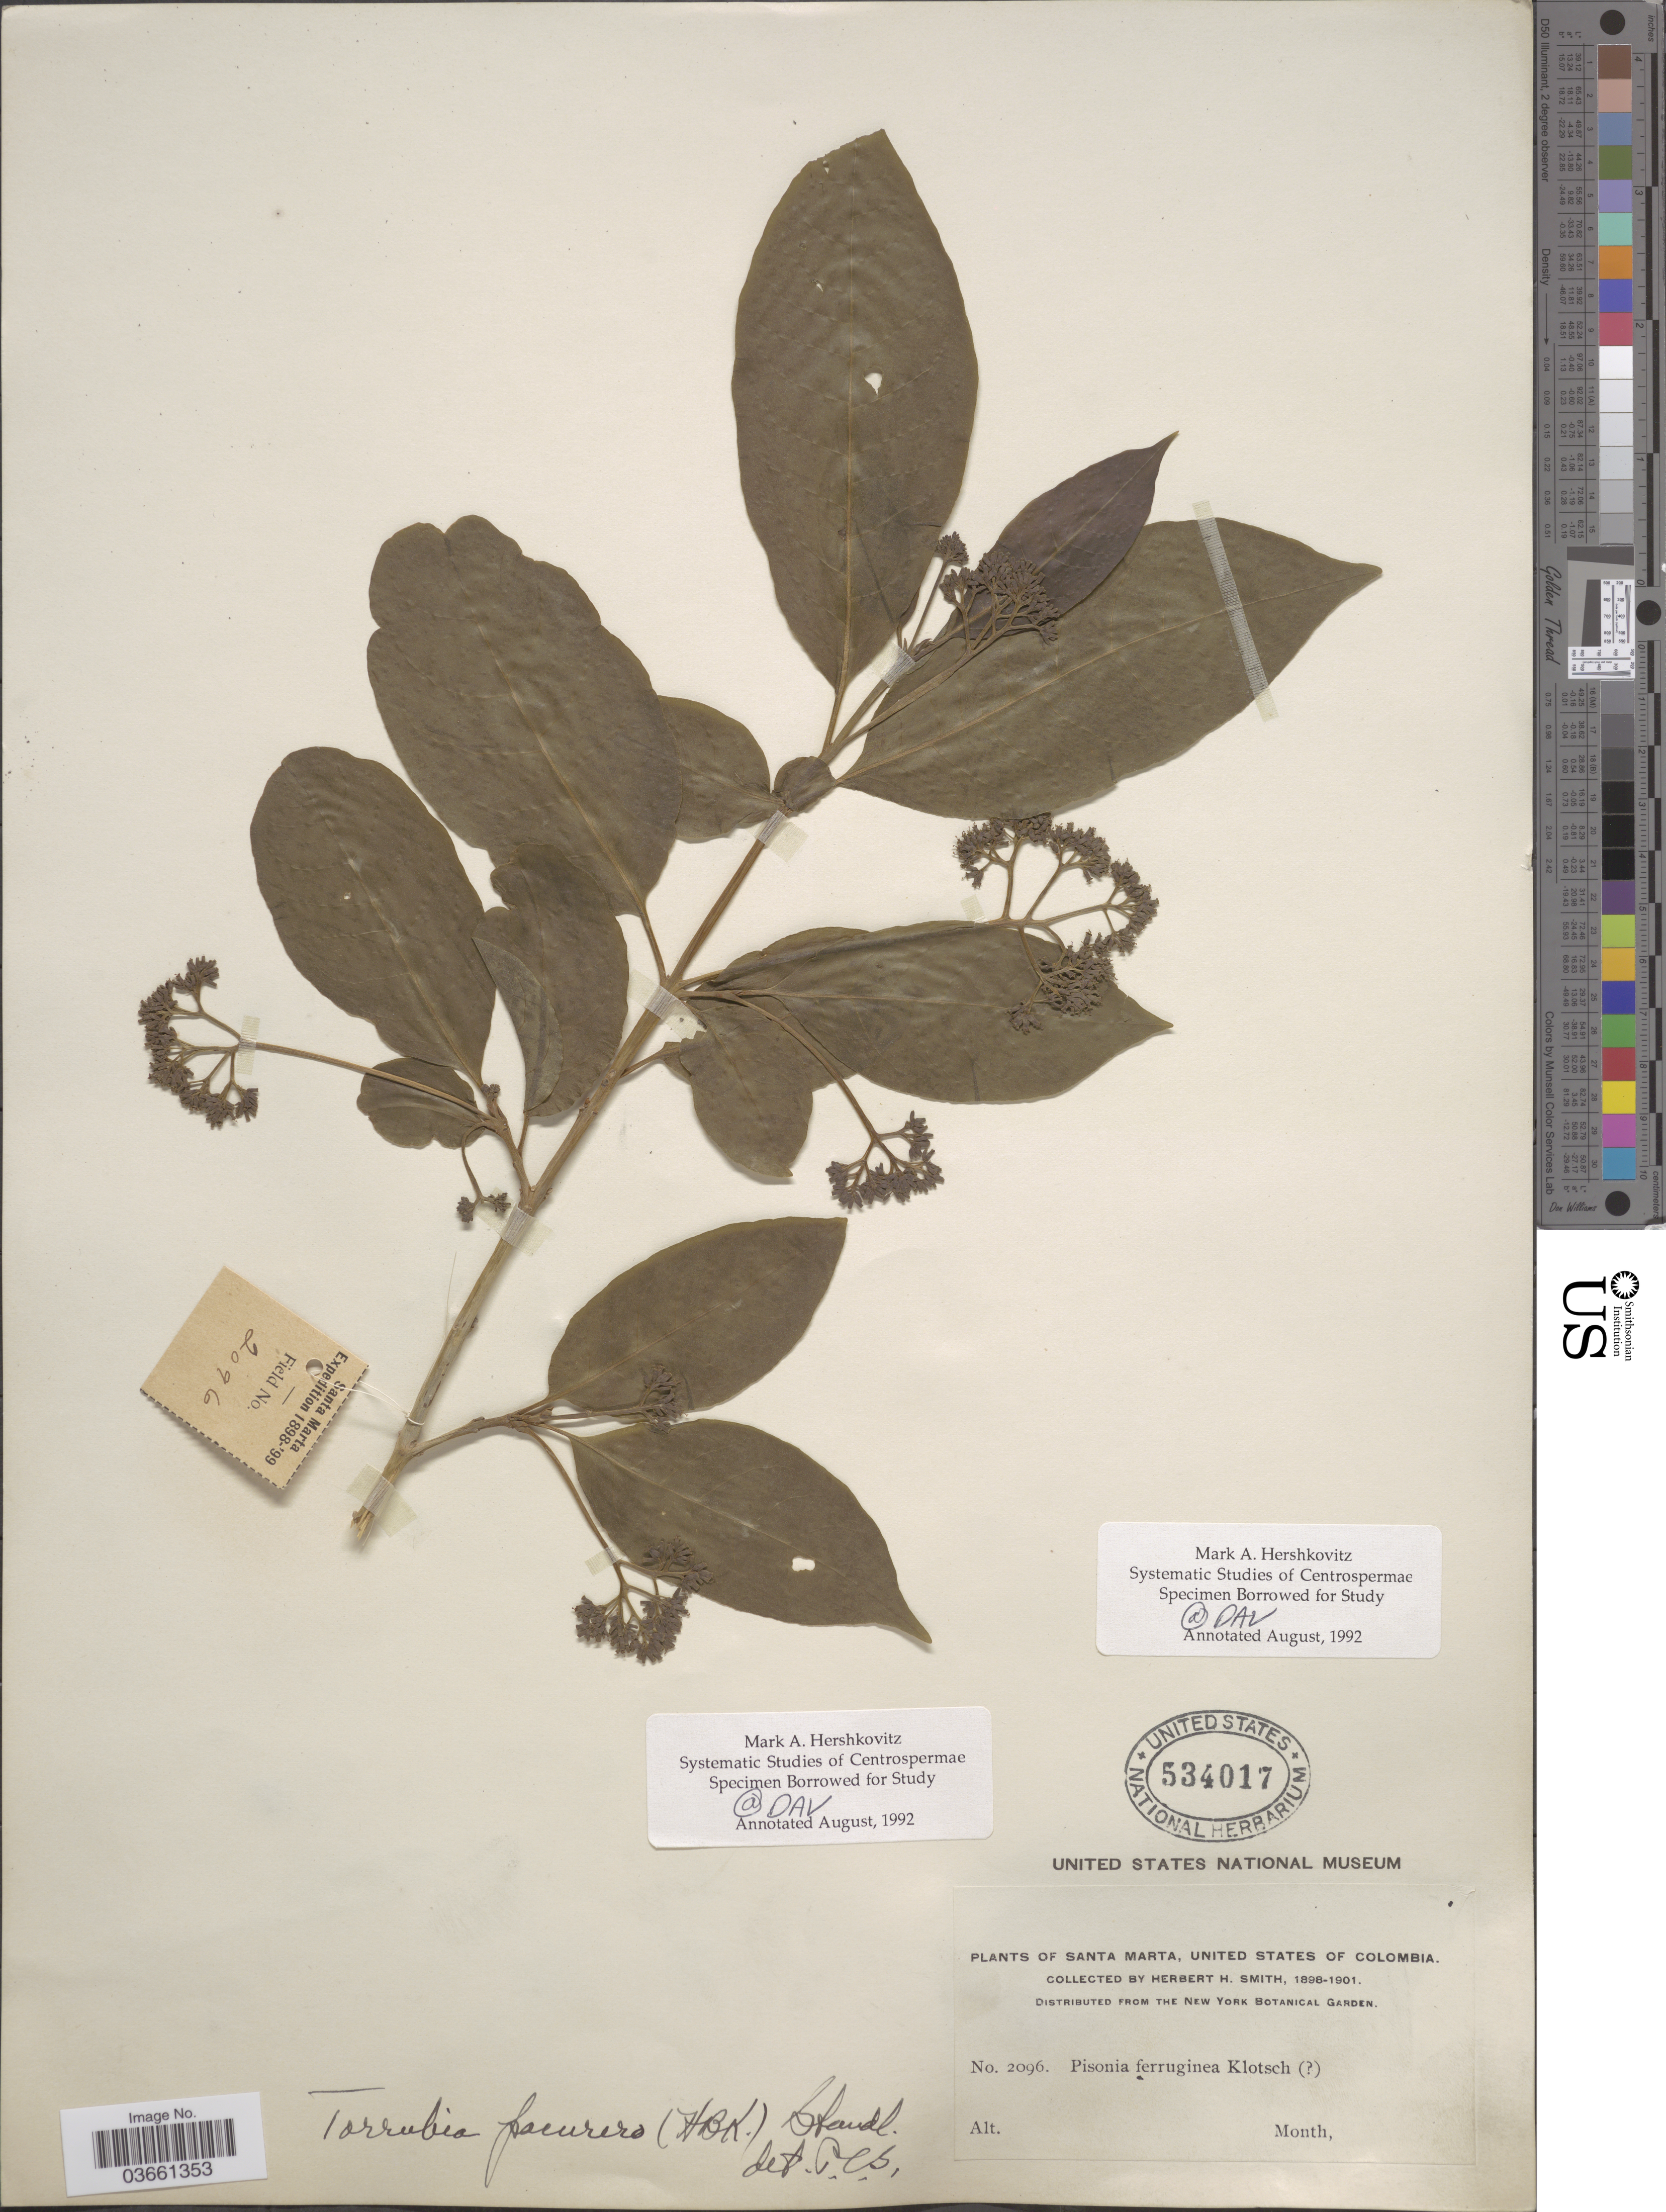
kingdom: Plantae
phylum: Tracheophyta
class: Magnoliopsida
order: Caryophyllales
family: Nyctaginaceae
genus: Guapira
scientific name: Guapira pacurero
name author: (Kunth) Little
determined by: Strong, Mark T., (BOT), Smithsonian Institution - National Museum of Natural History (UNITED STATES)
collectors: Herbert H. Smith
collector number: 2096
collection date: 1898/1901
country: Colombia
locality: Santa Marta, United States of Colombia.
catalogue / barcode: US 534017